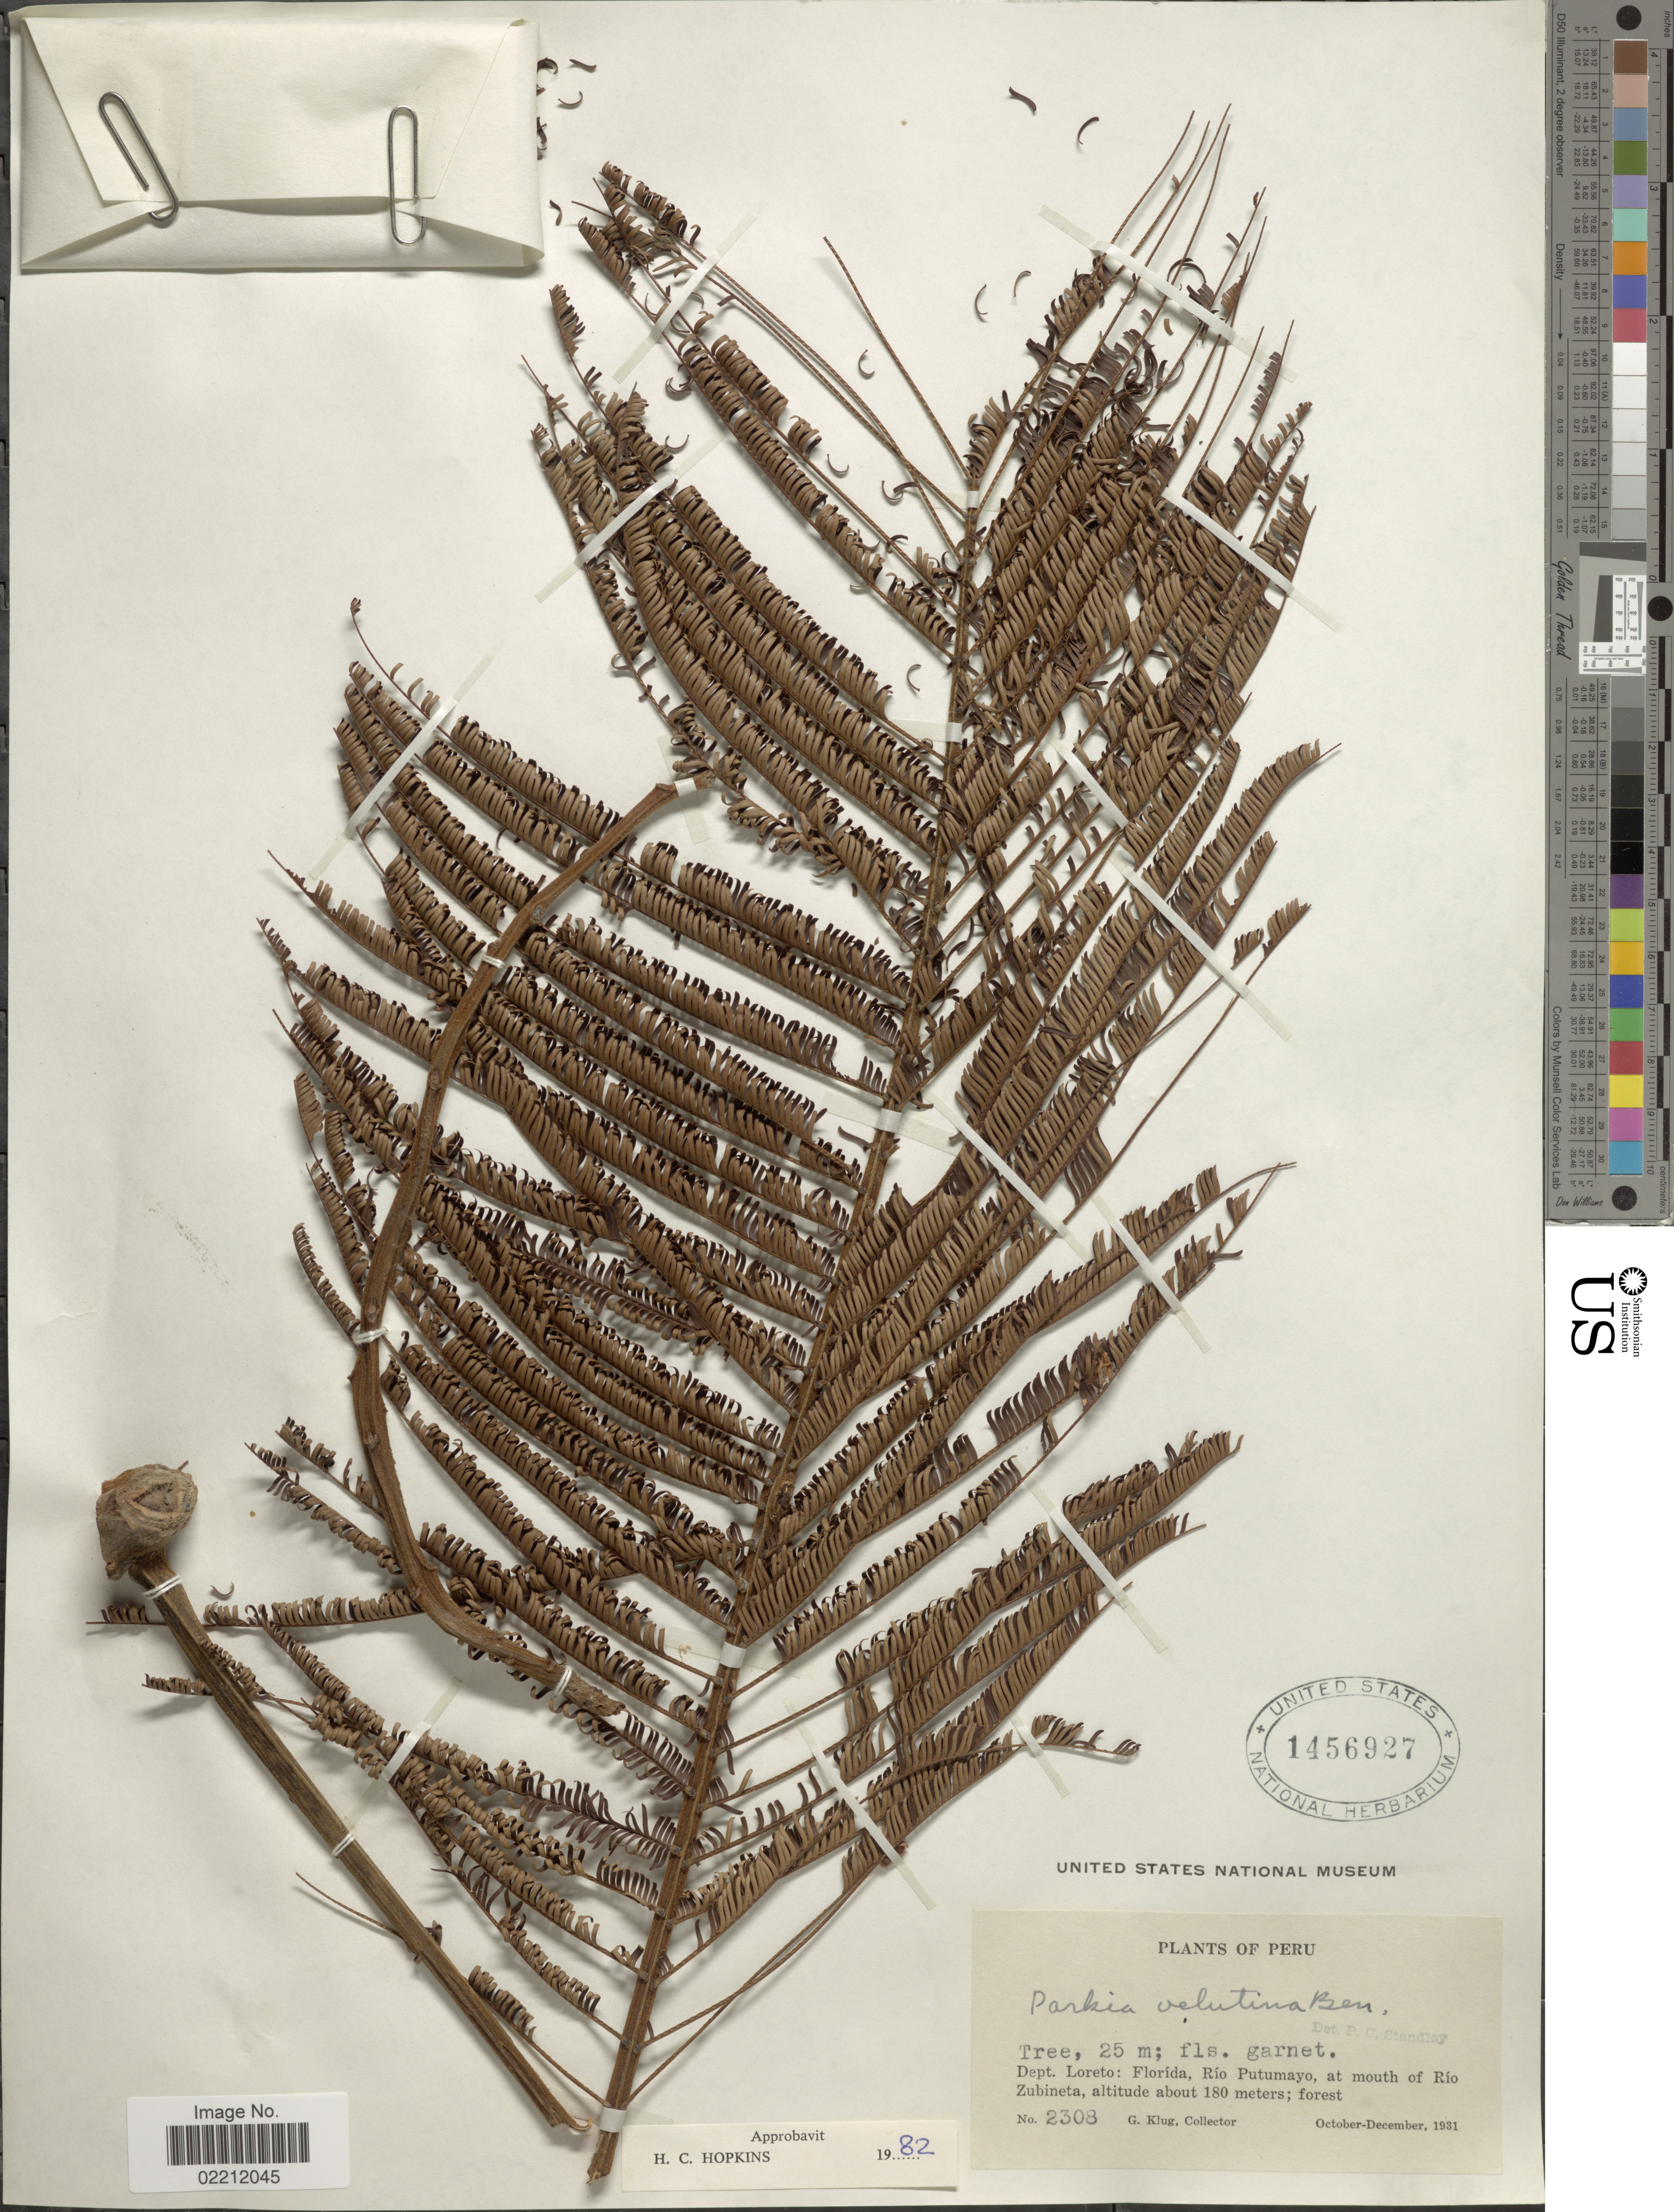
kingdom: Plantae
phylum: Tracheophyta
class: Magnoliopsida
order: Fabales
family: Fabaceae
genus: Parkia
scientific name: Parkia velutina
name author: Benoist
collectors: G. Klug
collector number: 2308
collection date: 1931-10/1931-12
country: Peru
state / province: Loreto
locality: Florida, rio Putumayo, at mouth of Rio Zubineta.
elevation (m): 180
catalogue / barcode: US 1456927